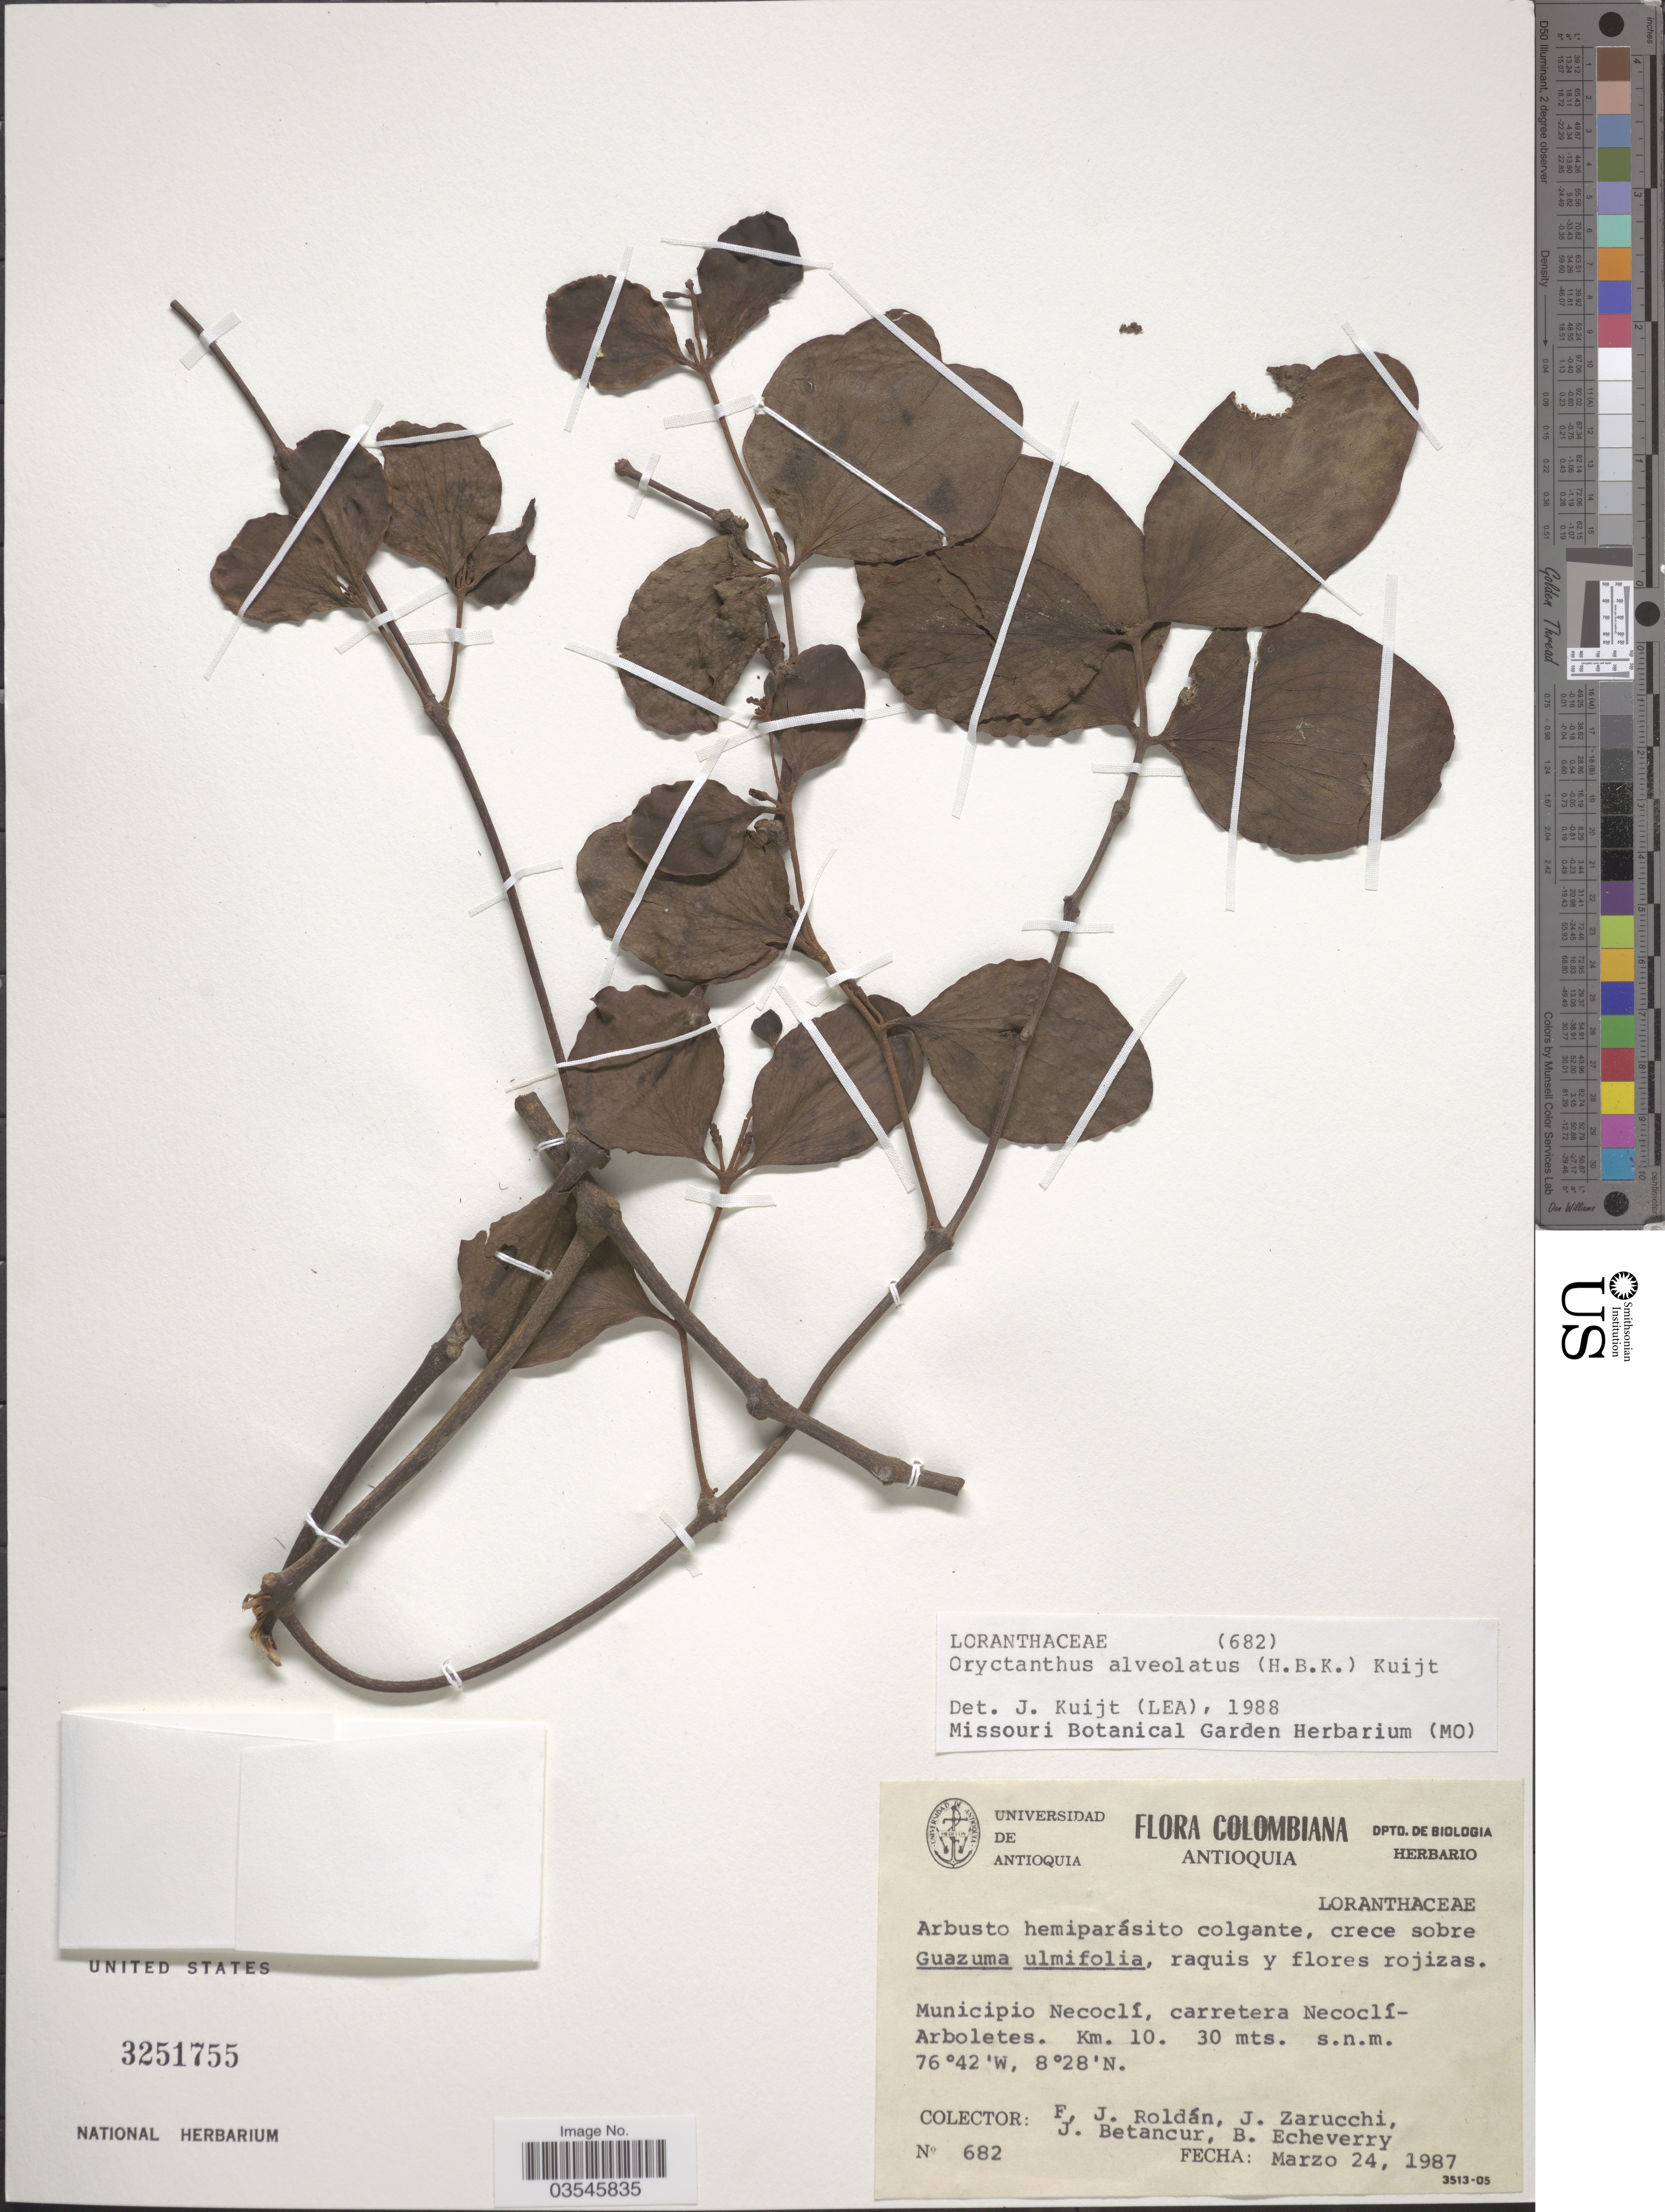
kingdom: Plantae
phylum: Tracheophyta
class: Magnoliopsida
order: Santalales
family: Loranthaceae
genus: Oryctanthus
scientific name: Oryctanthus alveolatus subsp. alveolatus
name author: (Kunth) Kuijt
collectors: F. J. Roldán, J. L. Zarucchi, J. Betancur & B. Echeverry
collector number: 682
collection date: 1987-03-24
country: Colombia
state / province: Antioquia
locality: Municipio Necoclí, carretera Necoclí-Arboletes. Km. 10.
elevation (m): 30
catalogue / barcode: US 3251755